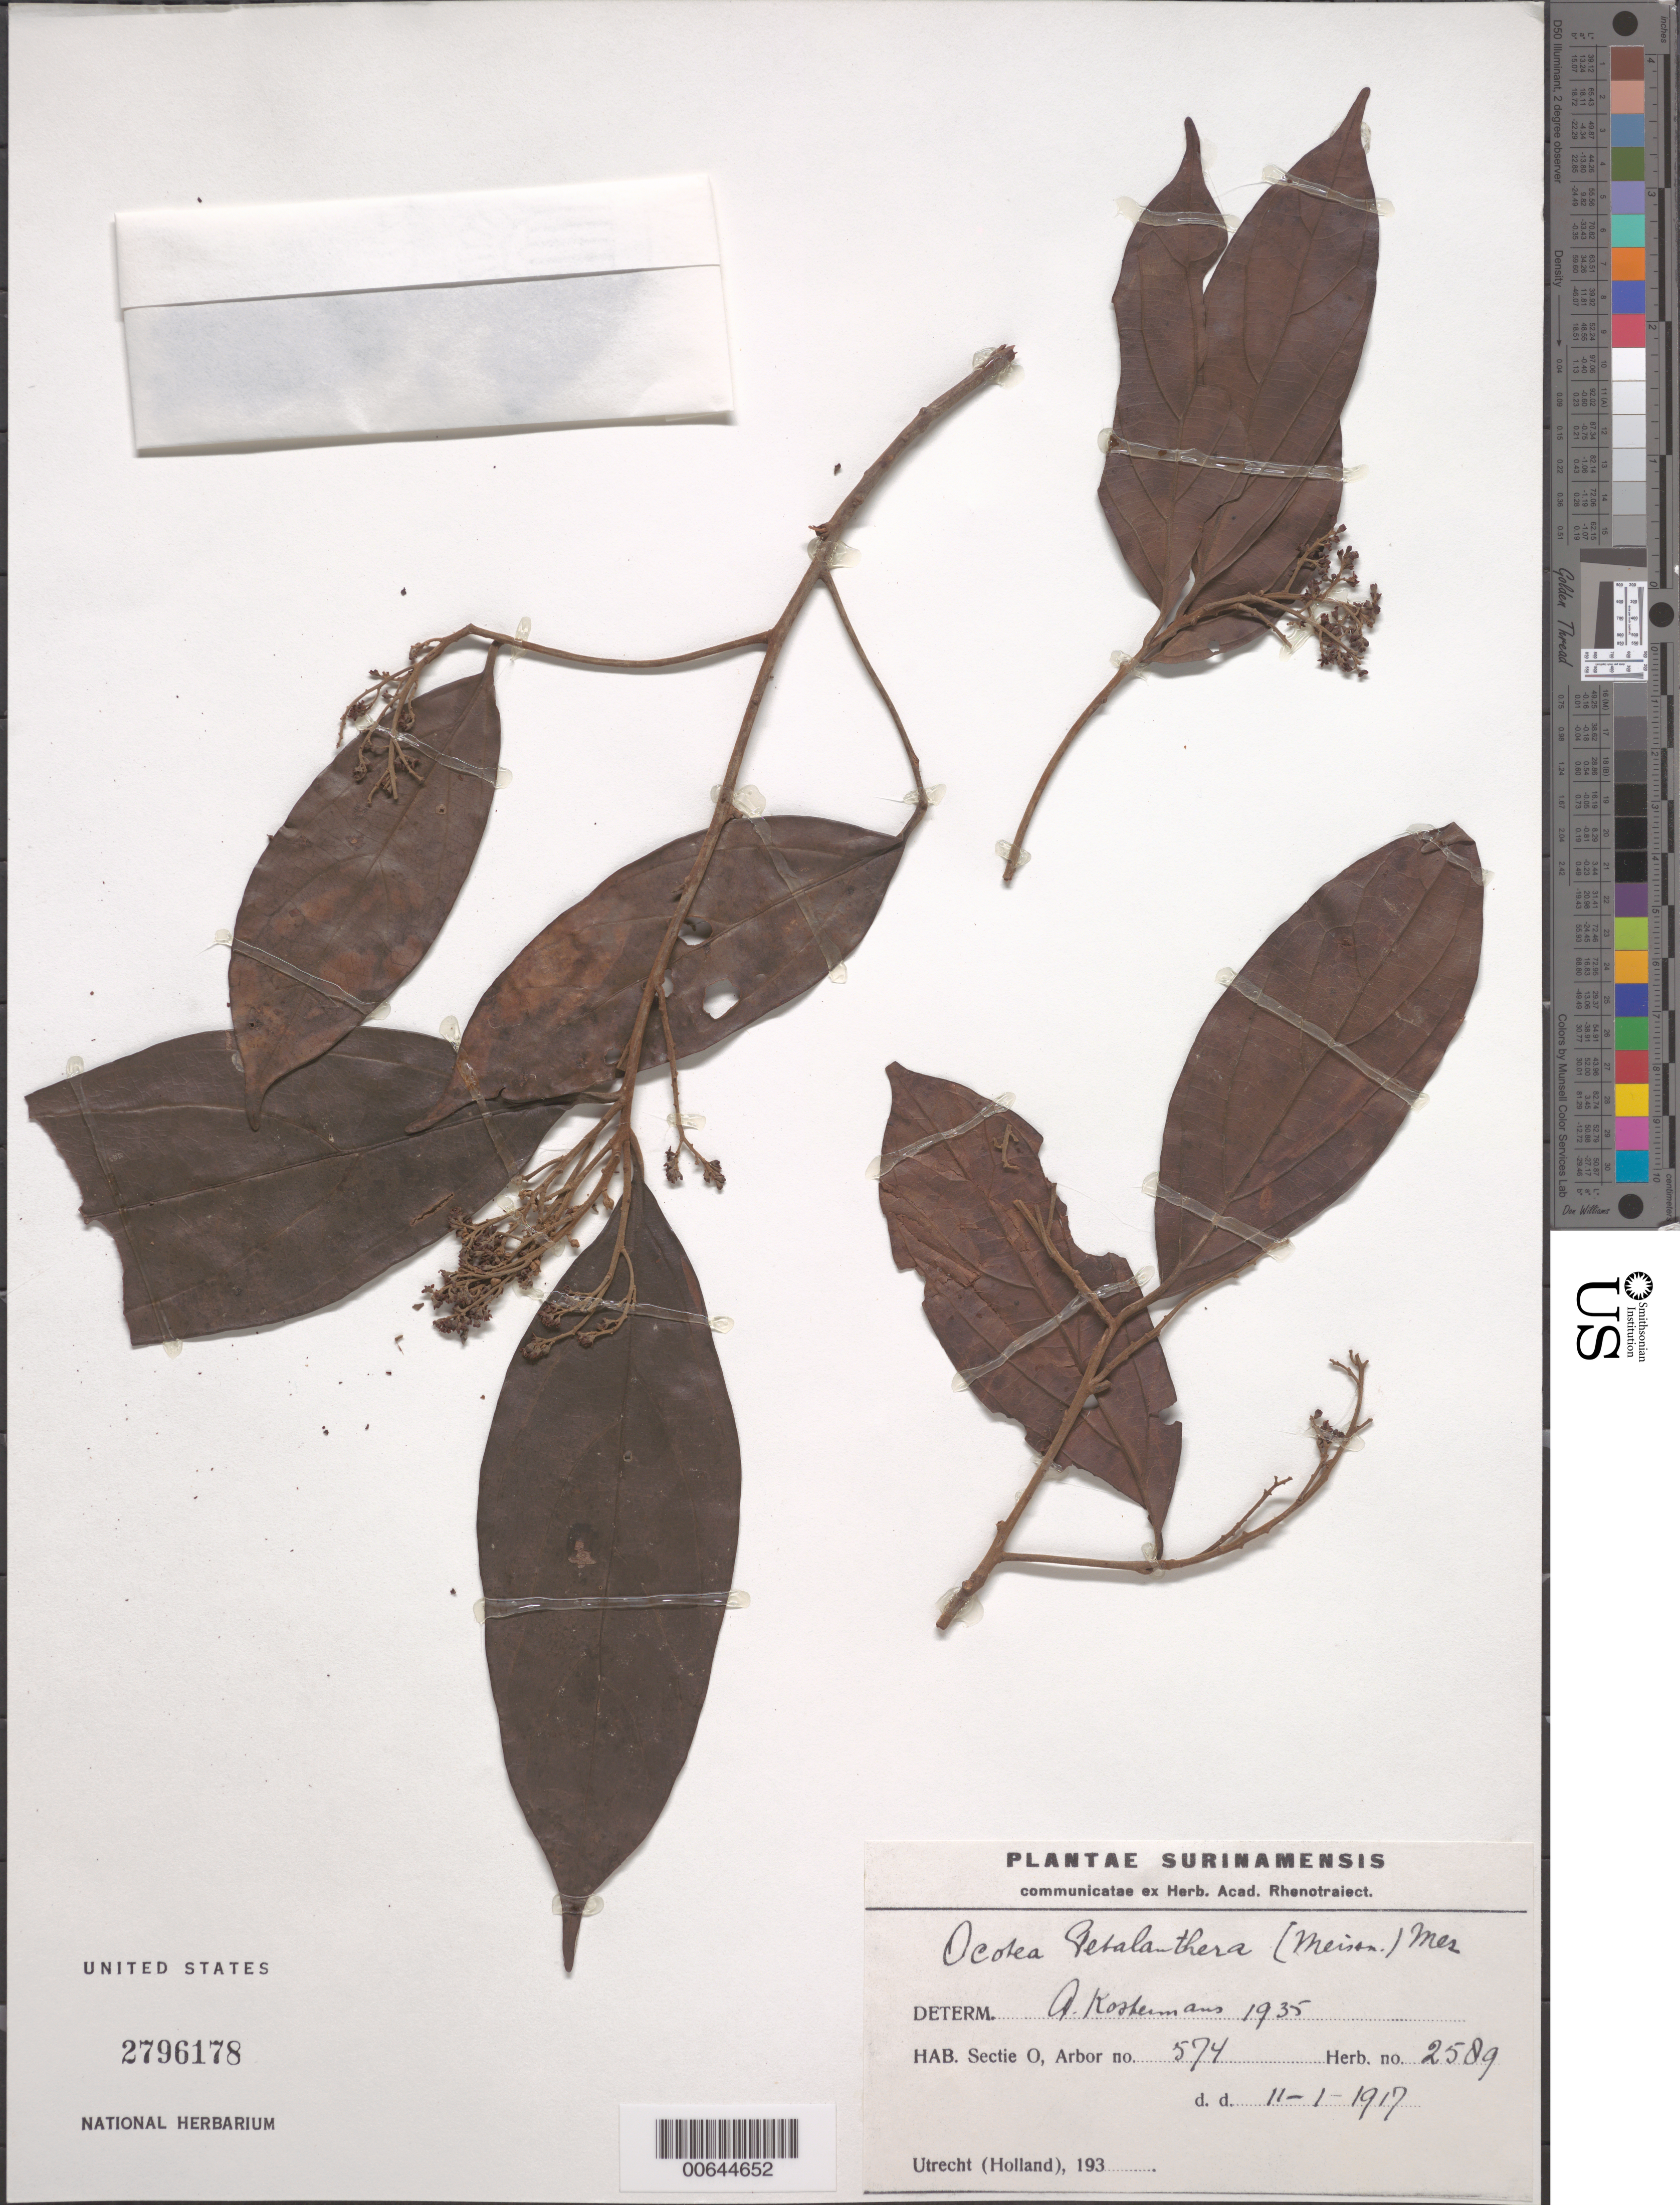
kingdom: Plantae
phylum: Tracheophyta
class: Magnoliopsida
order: Laurales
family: Lauraceae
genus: Ocotea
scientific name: Ocotea petalanthera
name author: (Meisn.) Mez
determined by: Kostermans, A. J. G. H.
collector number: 2589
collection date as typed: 11-Jan-17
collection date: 1917-01-11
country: Suriname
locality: Sectie O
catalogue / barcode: US 2796178